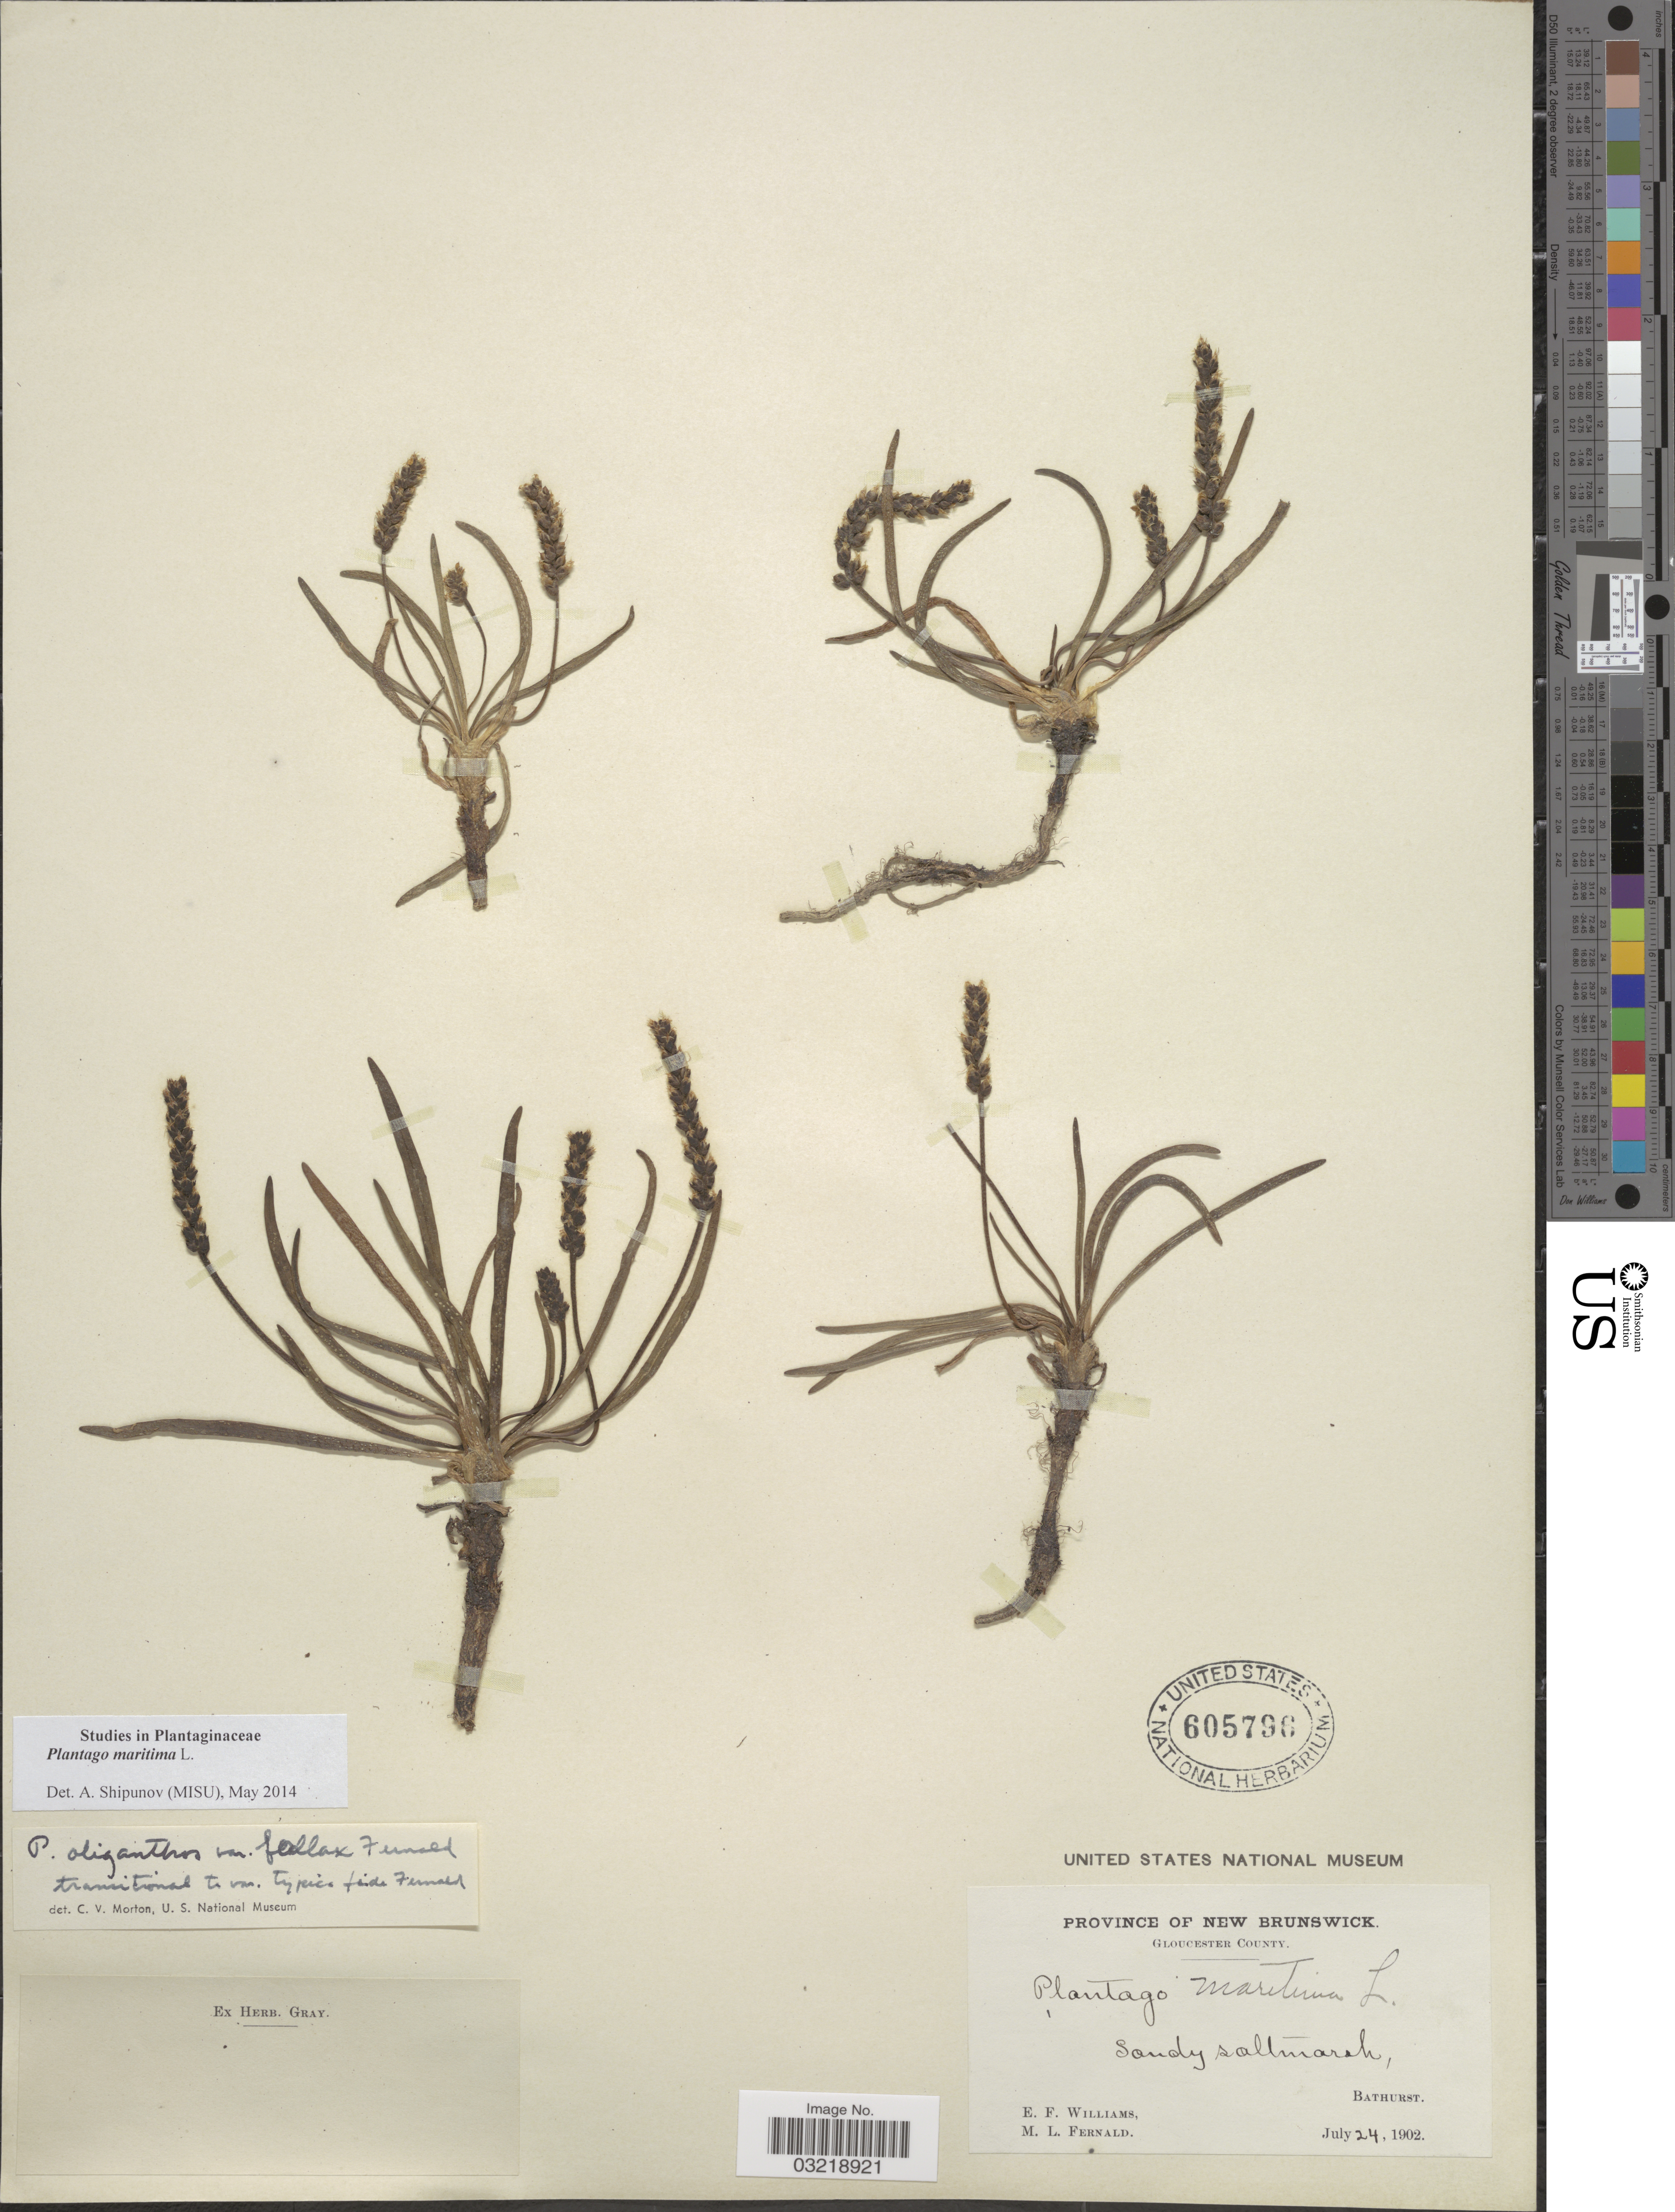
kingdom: Plantae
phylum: Tracheophyta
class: Magnoliopsida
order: Lamiales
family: Plantaginaceae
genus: Plantago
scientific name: Plantago maritima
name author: L.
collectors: E. Williams & M. L. Fernald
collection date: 1902-07-24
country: Canada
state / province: New Brunswick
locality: Province of New Brunswick. Gloucester County. Bathurst.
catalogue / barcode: US 605796